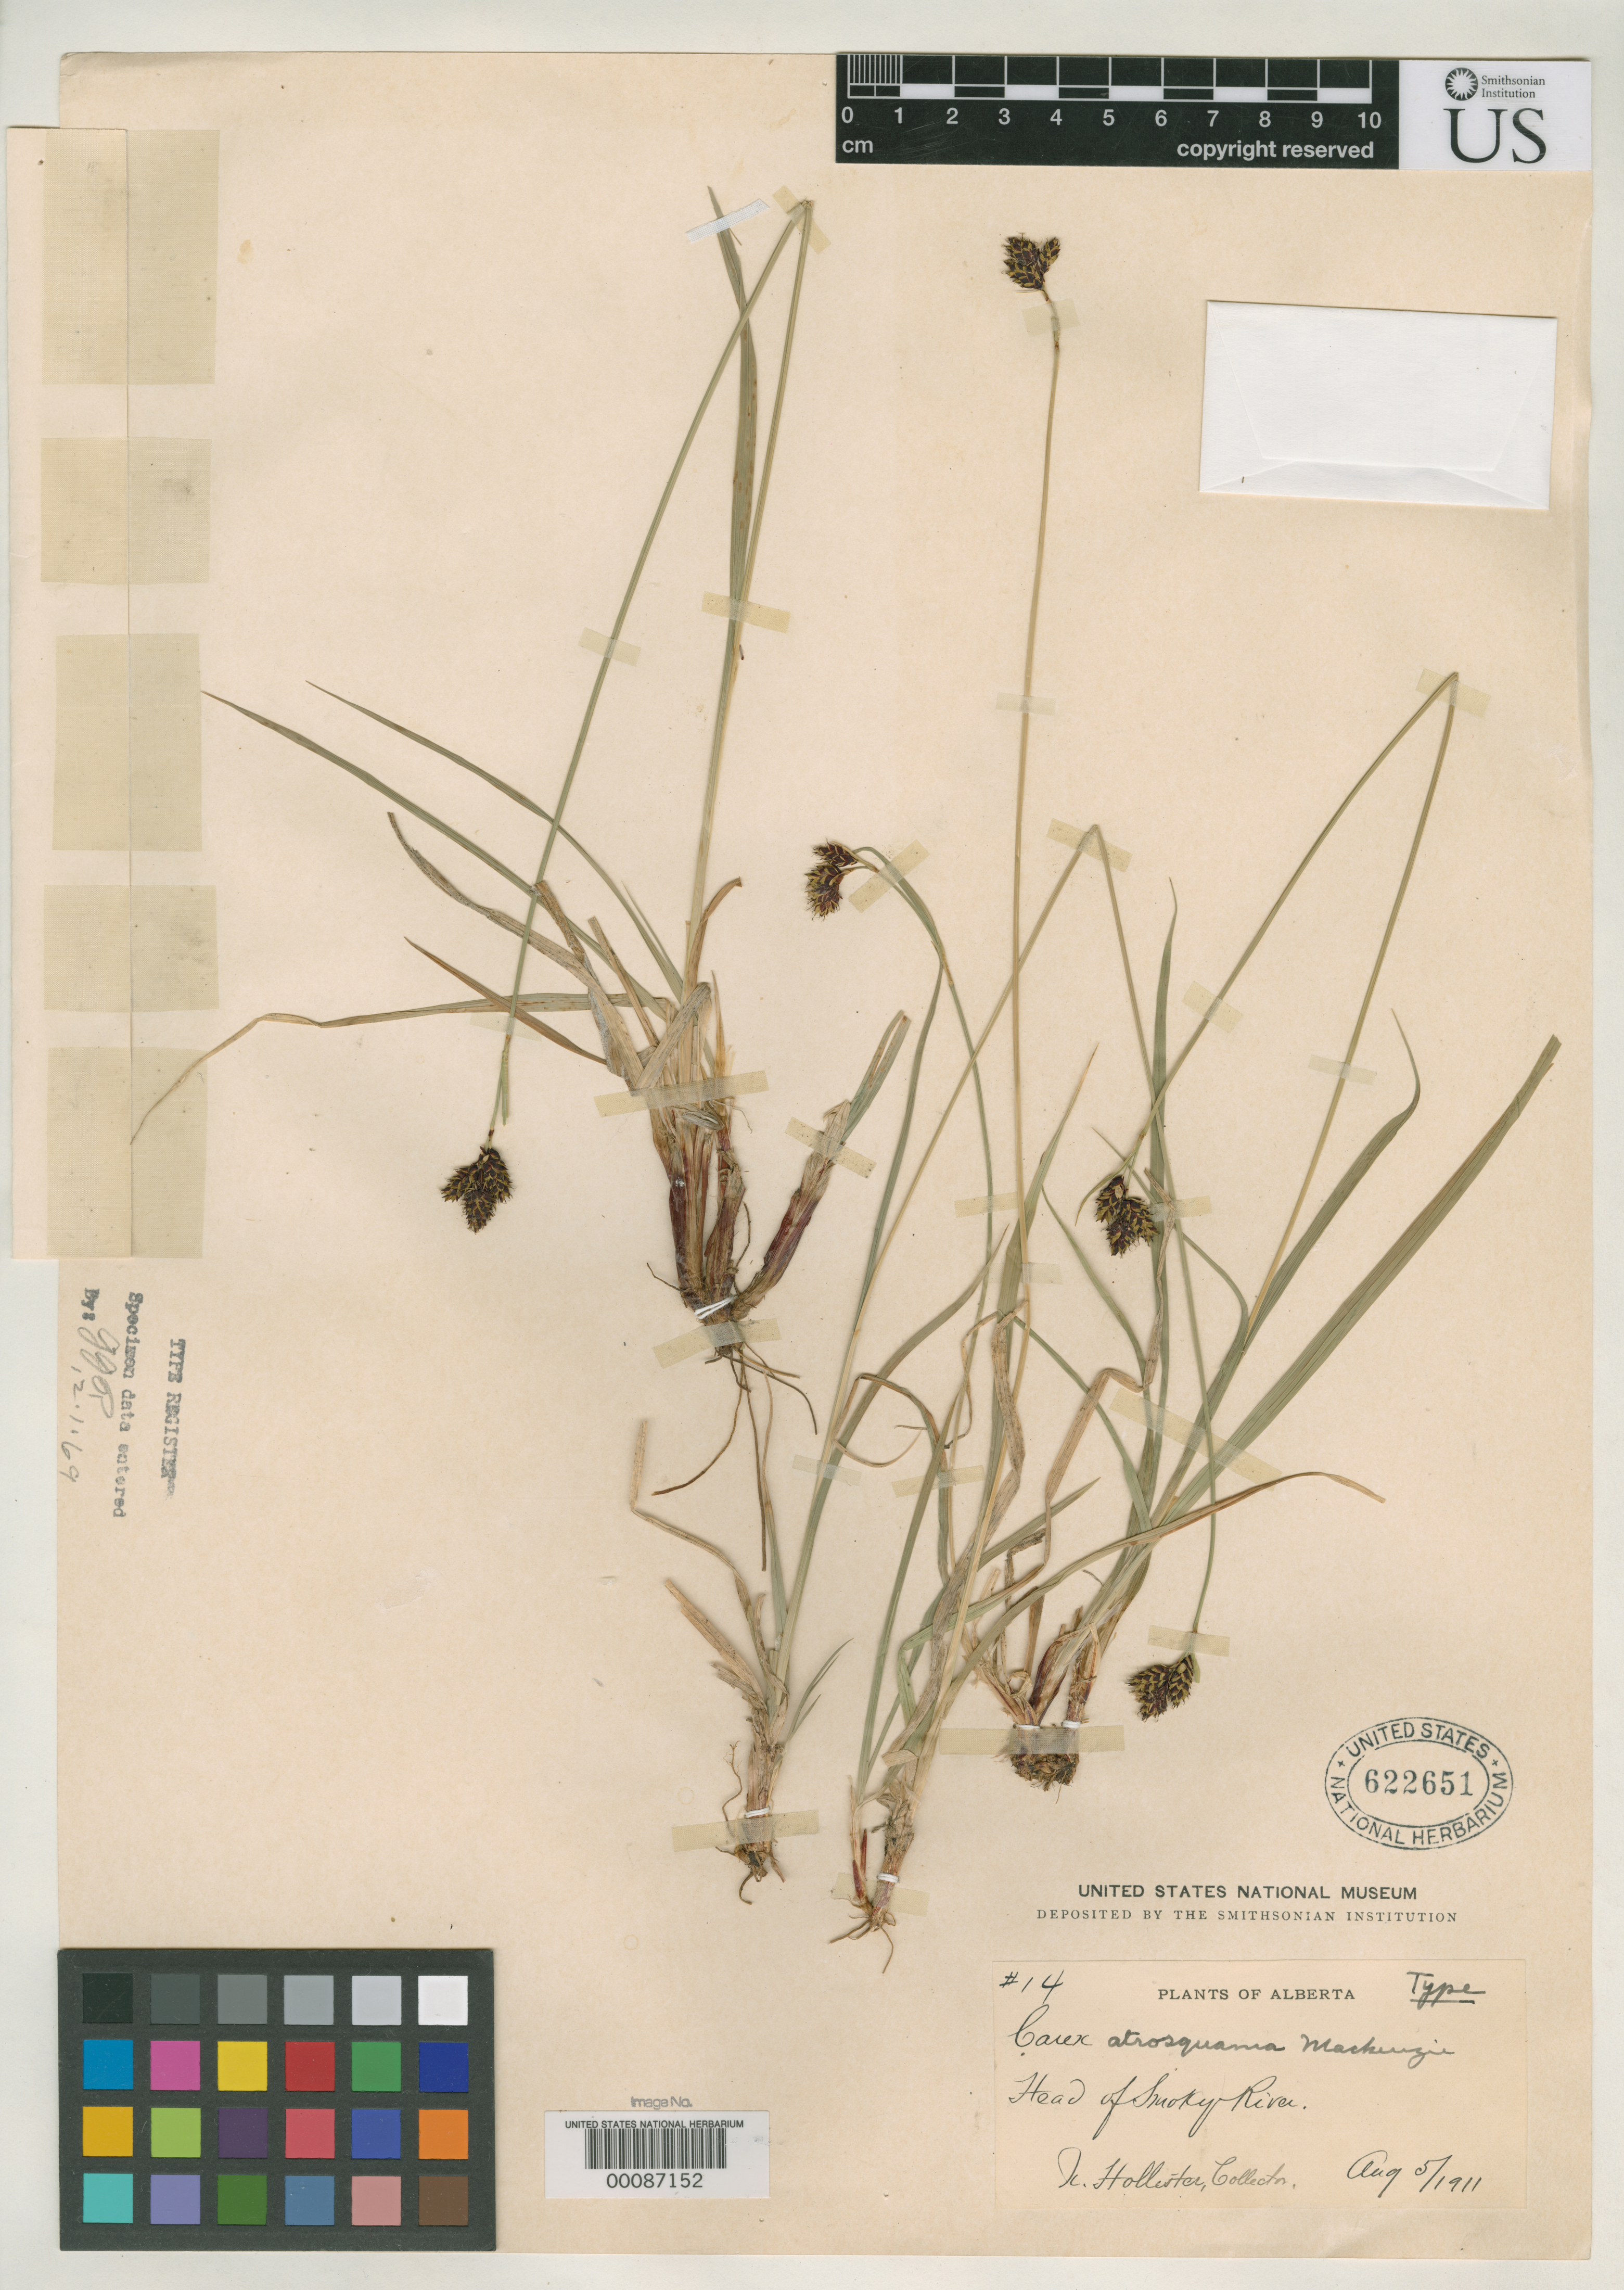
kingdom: Plantae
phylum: Tracheophyta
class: Liliopsida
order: Poales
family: Cyperaceae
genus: Carex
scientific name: Carex atrosquama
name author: Mack.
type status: Holotype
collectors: N. Hollister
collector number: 14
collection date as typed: Aug 1911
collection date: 1911-08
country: Canada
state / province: Alberta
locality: Head of Smoky River.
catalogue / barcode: US 622651